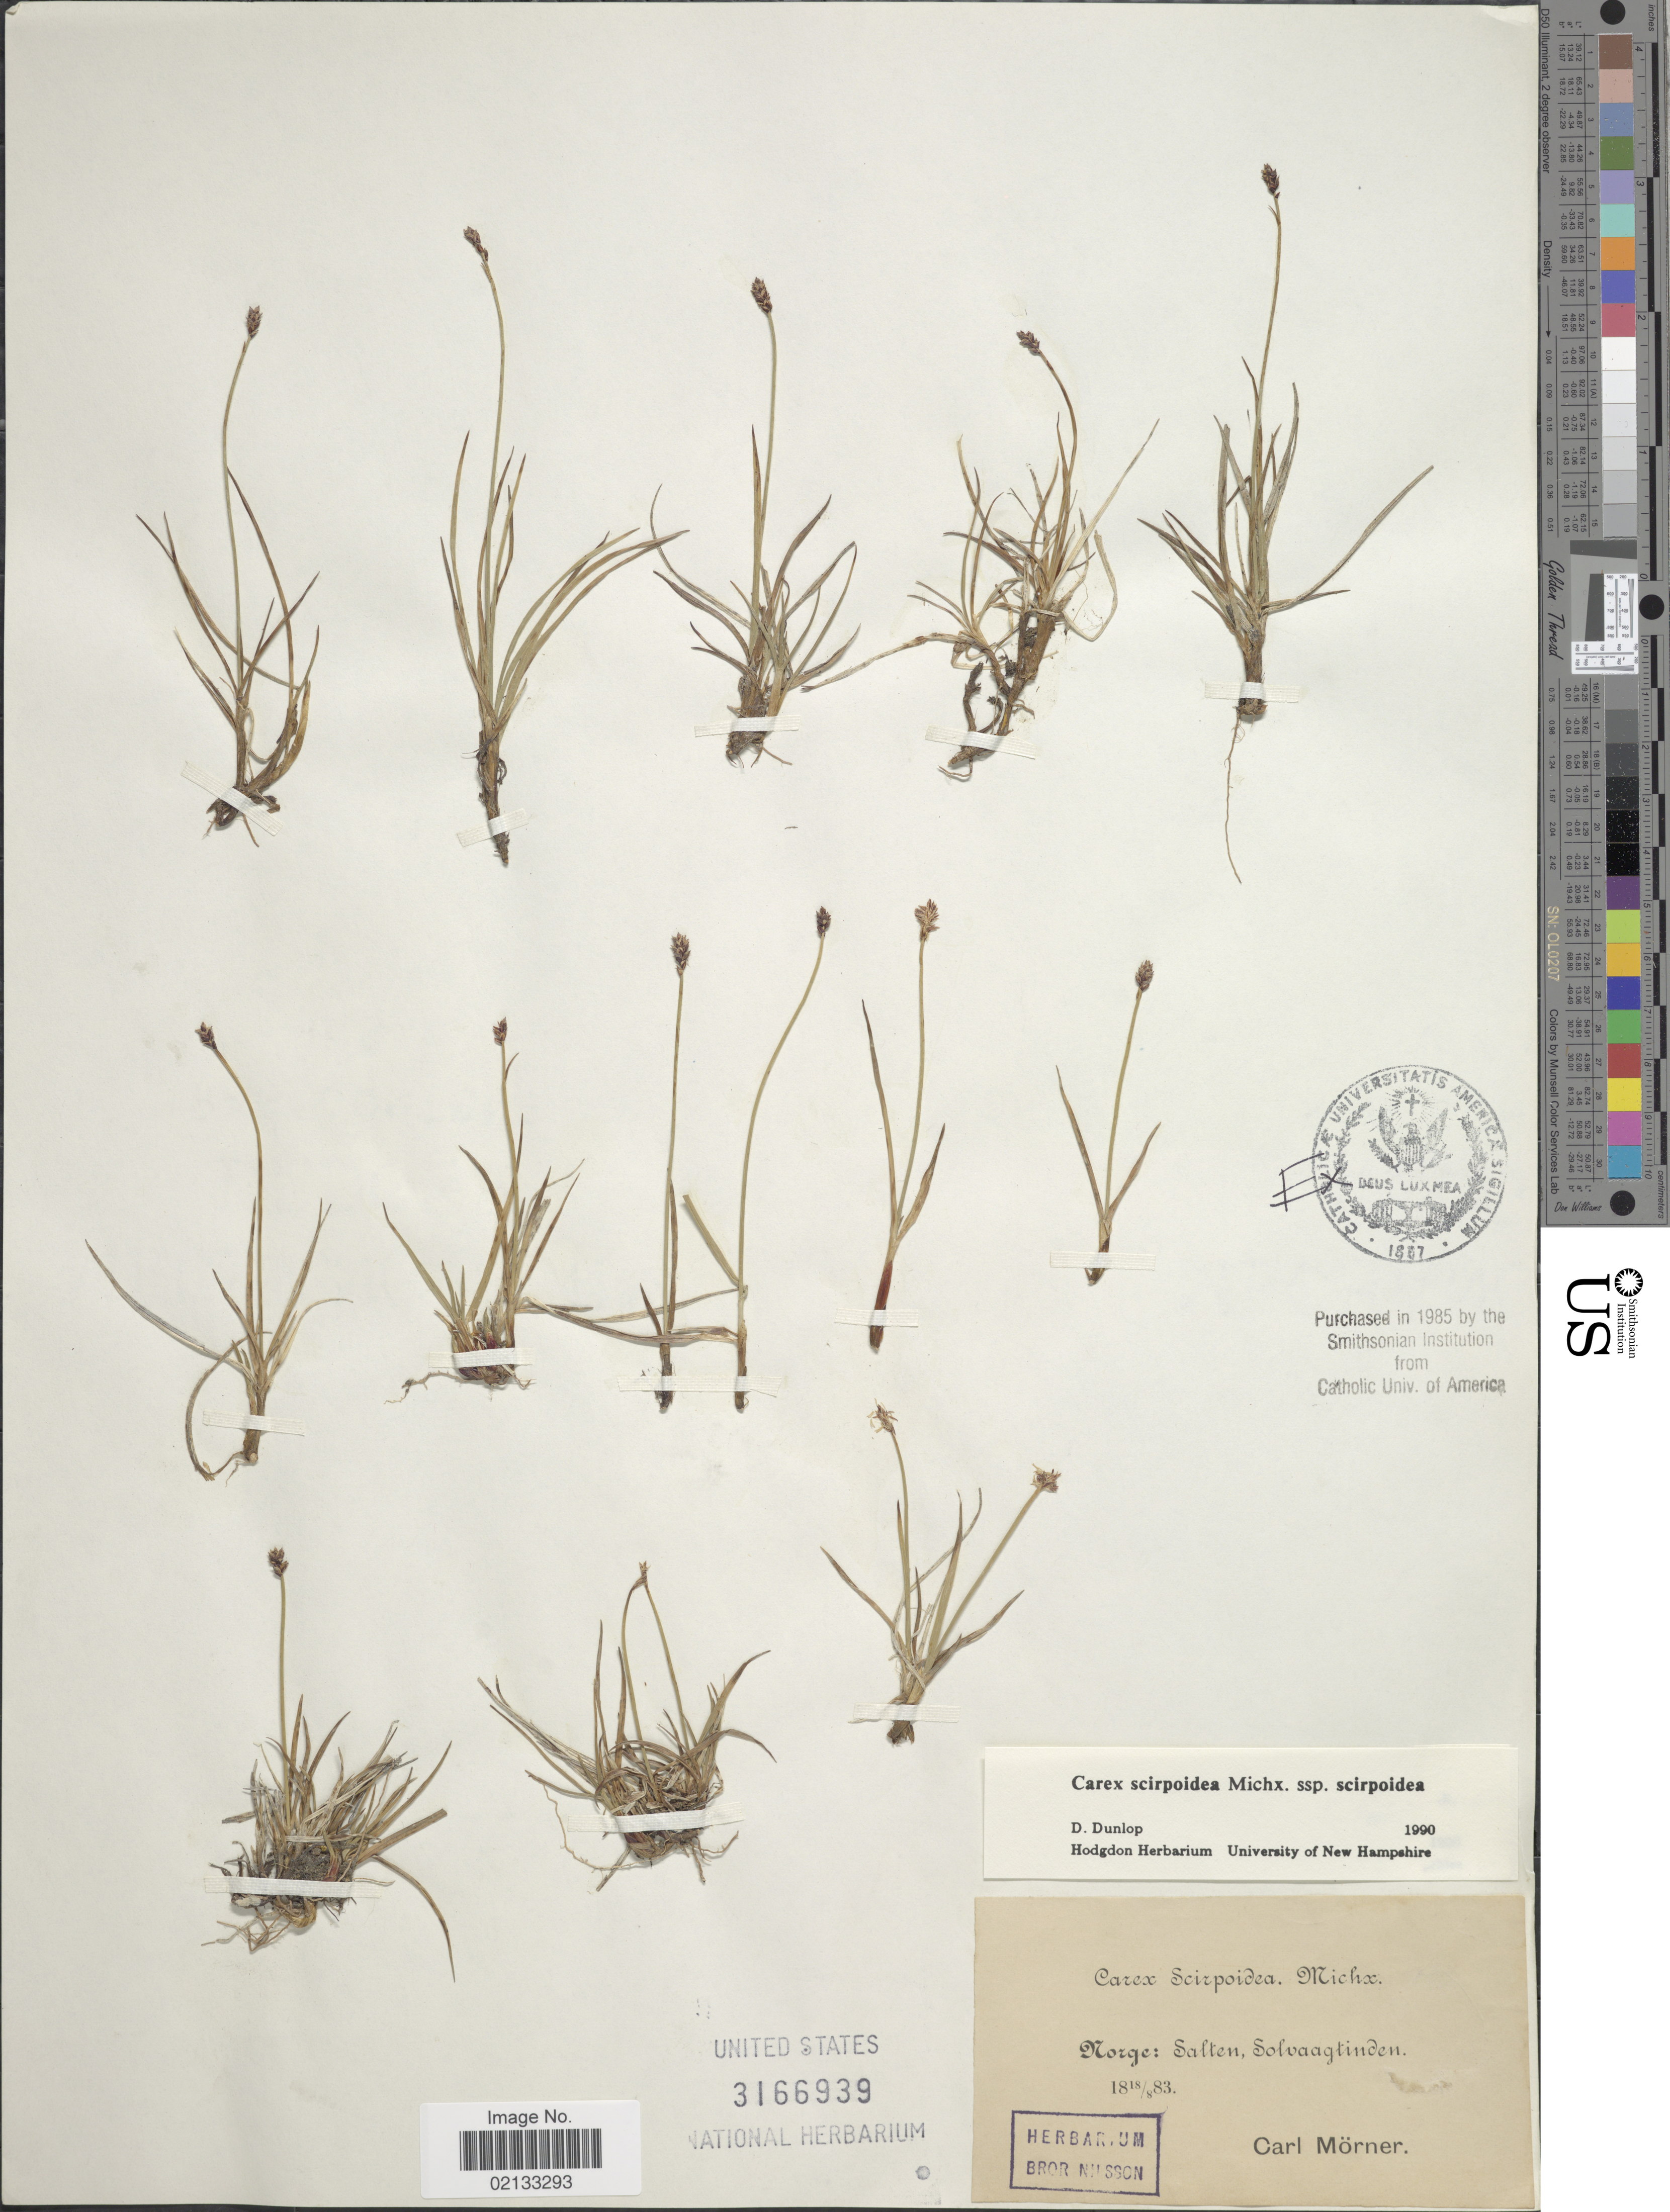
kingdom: Plantae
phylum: Tracheophyta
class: Liliopsida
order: Poales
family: Cyperaceae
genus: Carex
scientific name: Carex scirpoidea subsp. scirpoidea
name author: Michx.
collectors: C. Mörner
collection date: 1883-08-18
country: Norway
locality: Norge: Salten, Solvaagtinden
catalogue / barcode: US 3166939